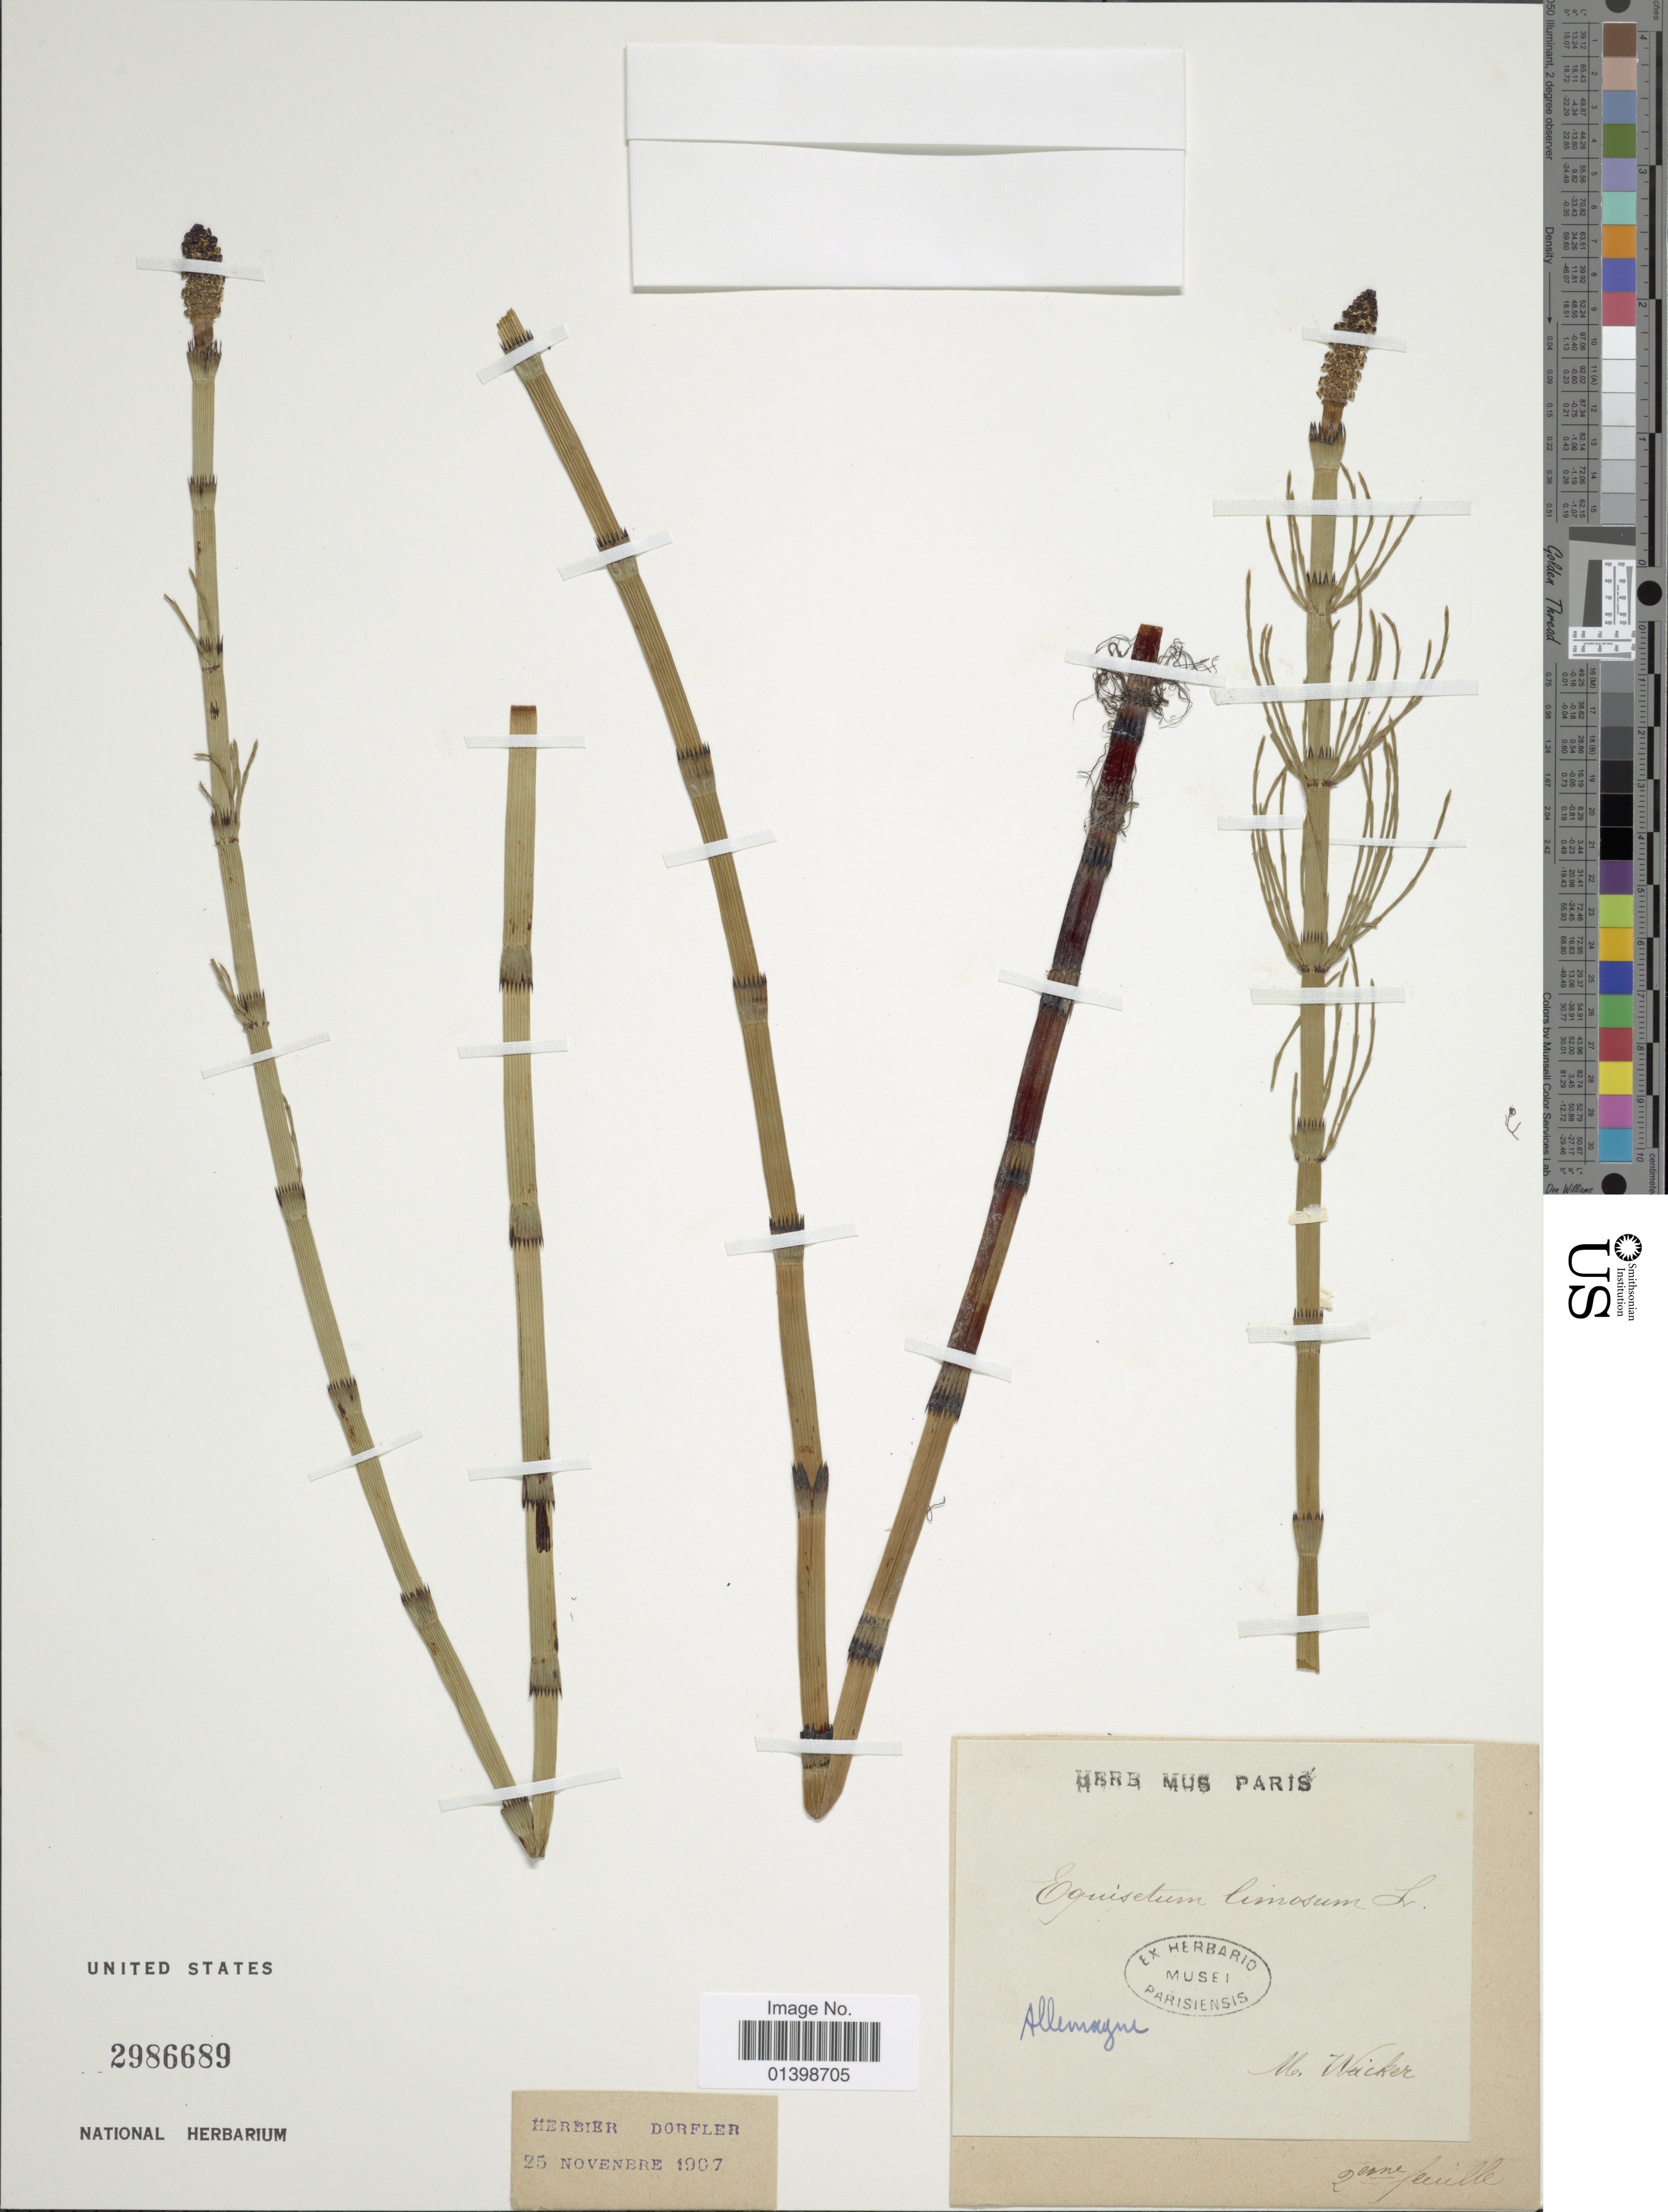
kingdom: Plantae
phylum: Tracheophyta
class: Polypodiopsida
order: Equisetales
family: Equisetaceae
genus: Equisetum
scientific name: Equisetum fluviatile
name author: L.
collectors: M. Weicker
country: Germany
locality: Allemagne [interpreted]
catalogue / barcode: US 2986689